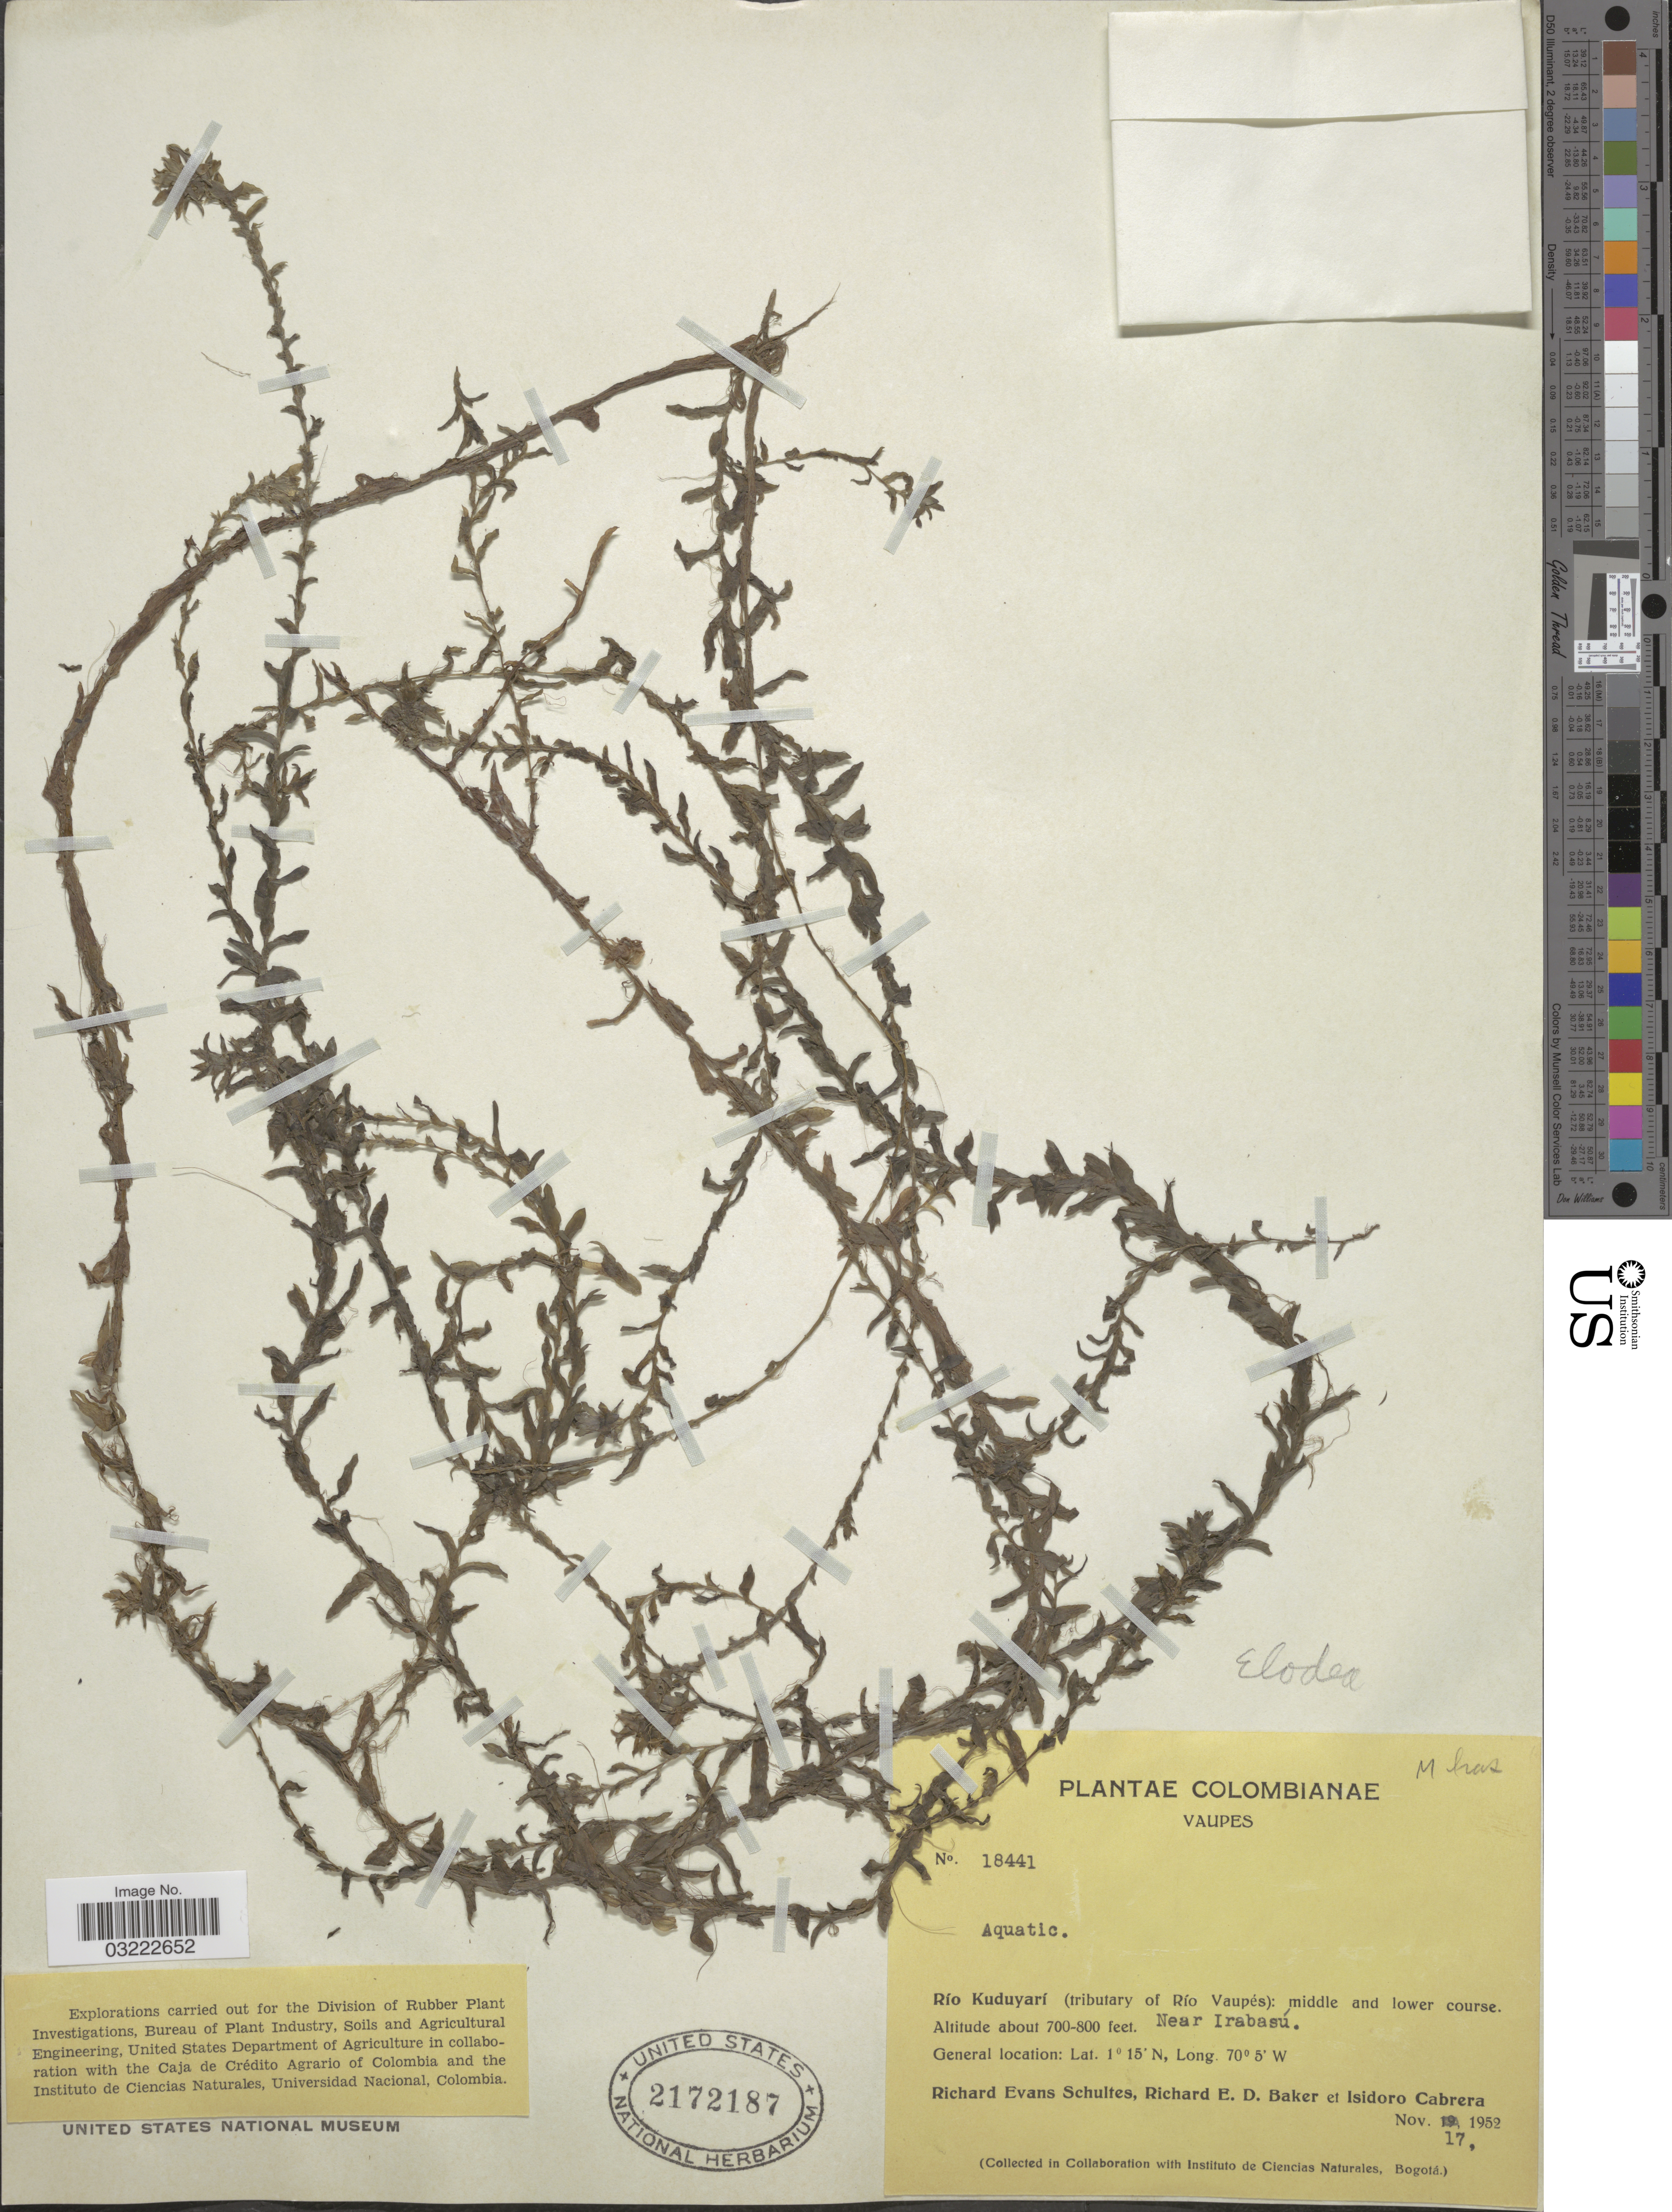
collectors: R. E. Schultes, R. E. D. Baker & I. Cabrera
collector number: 18441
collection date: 1952-11-17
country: Colombia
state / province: Vaupés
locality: Río Kuduyarí (tributary of Río Vaupés): middle and lower course. Near Irabasú.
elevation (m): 213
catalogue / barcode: US 2172187